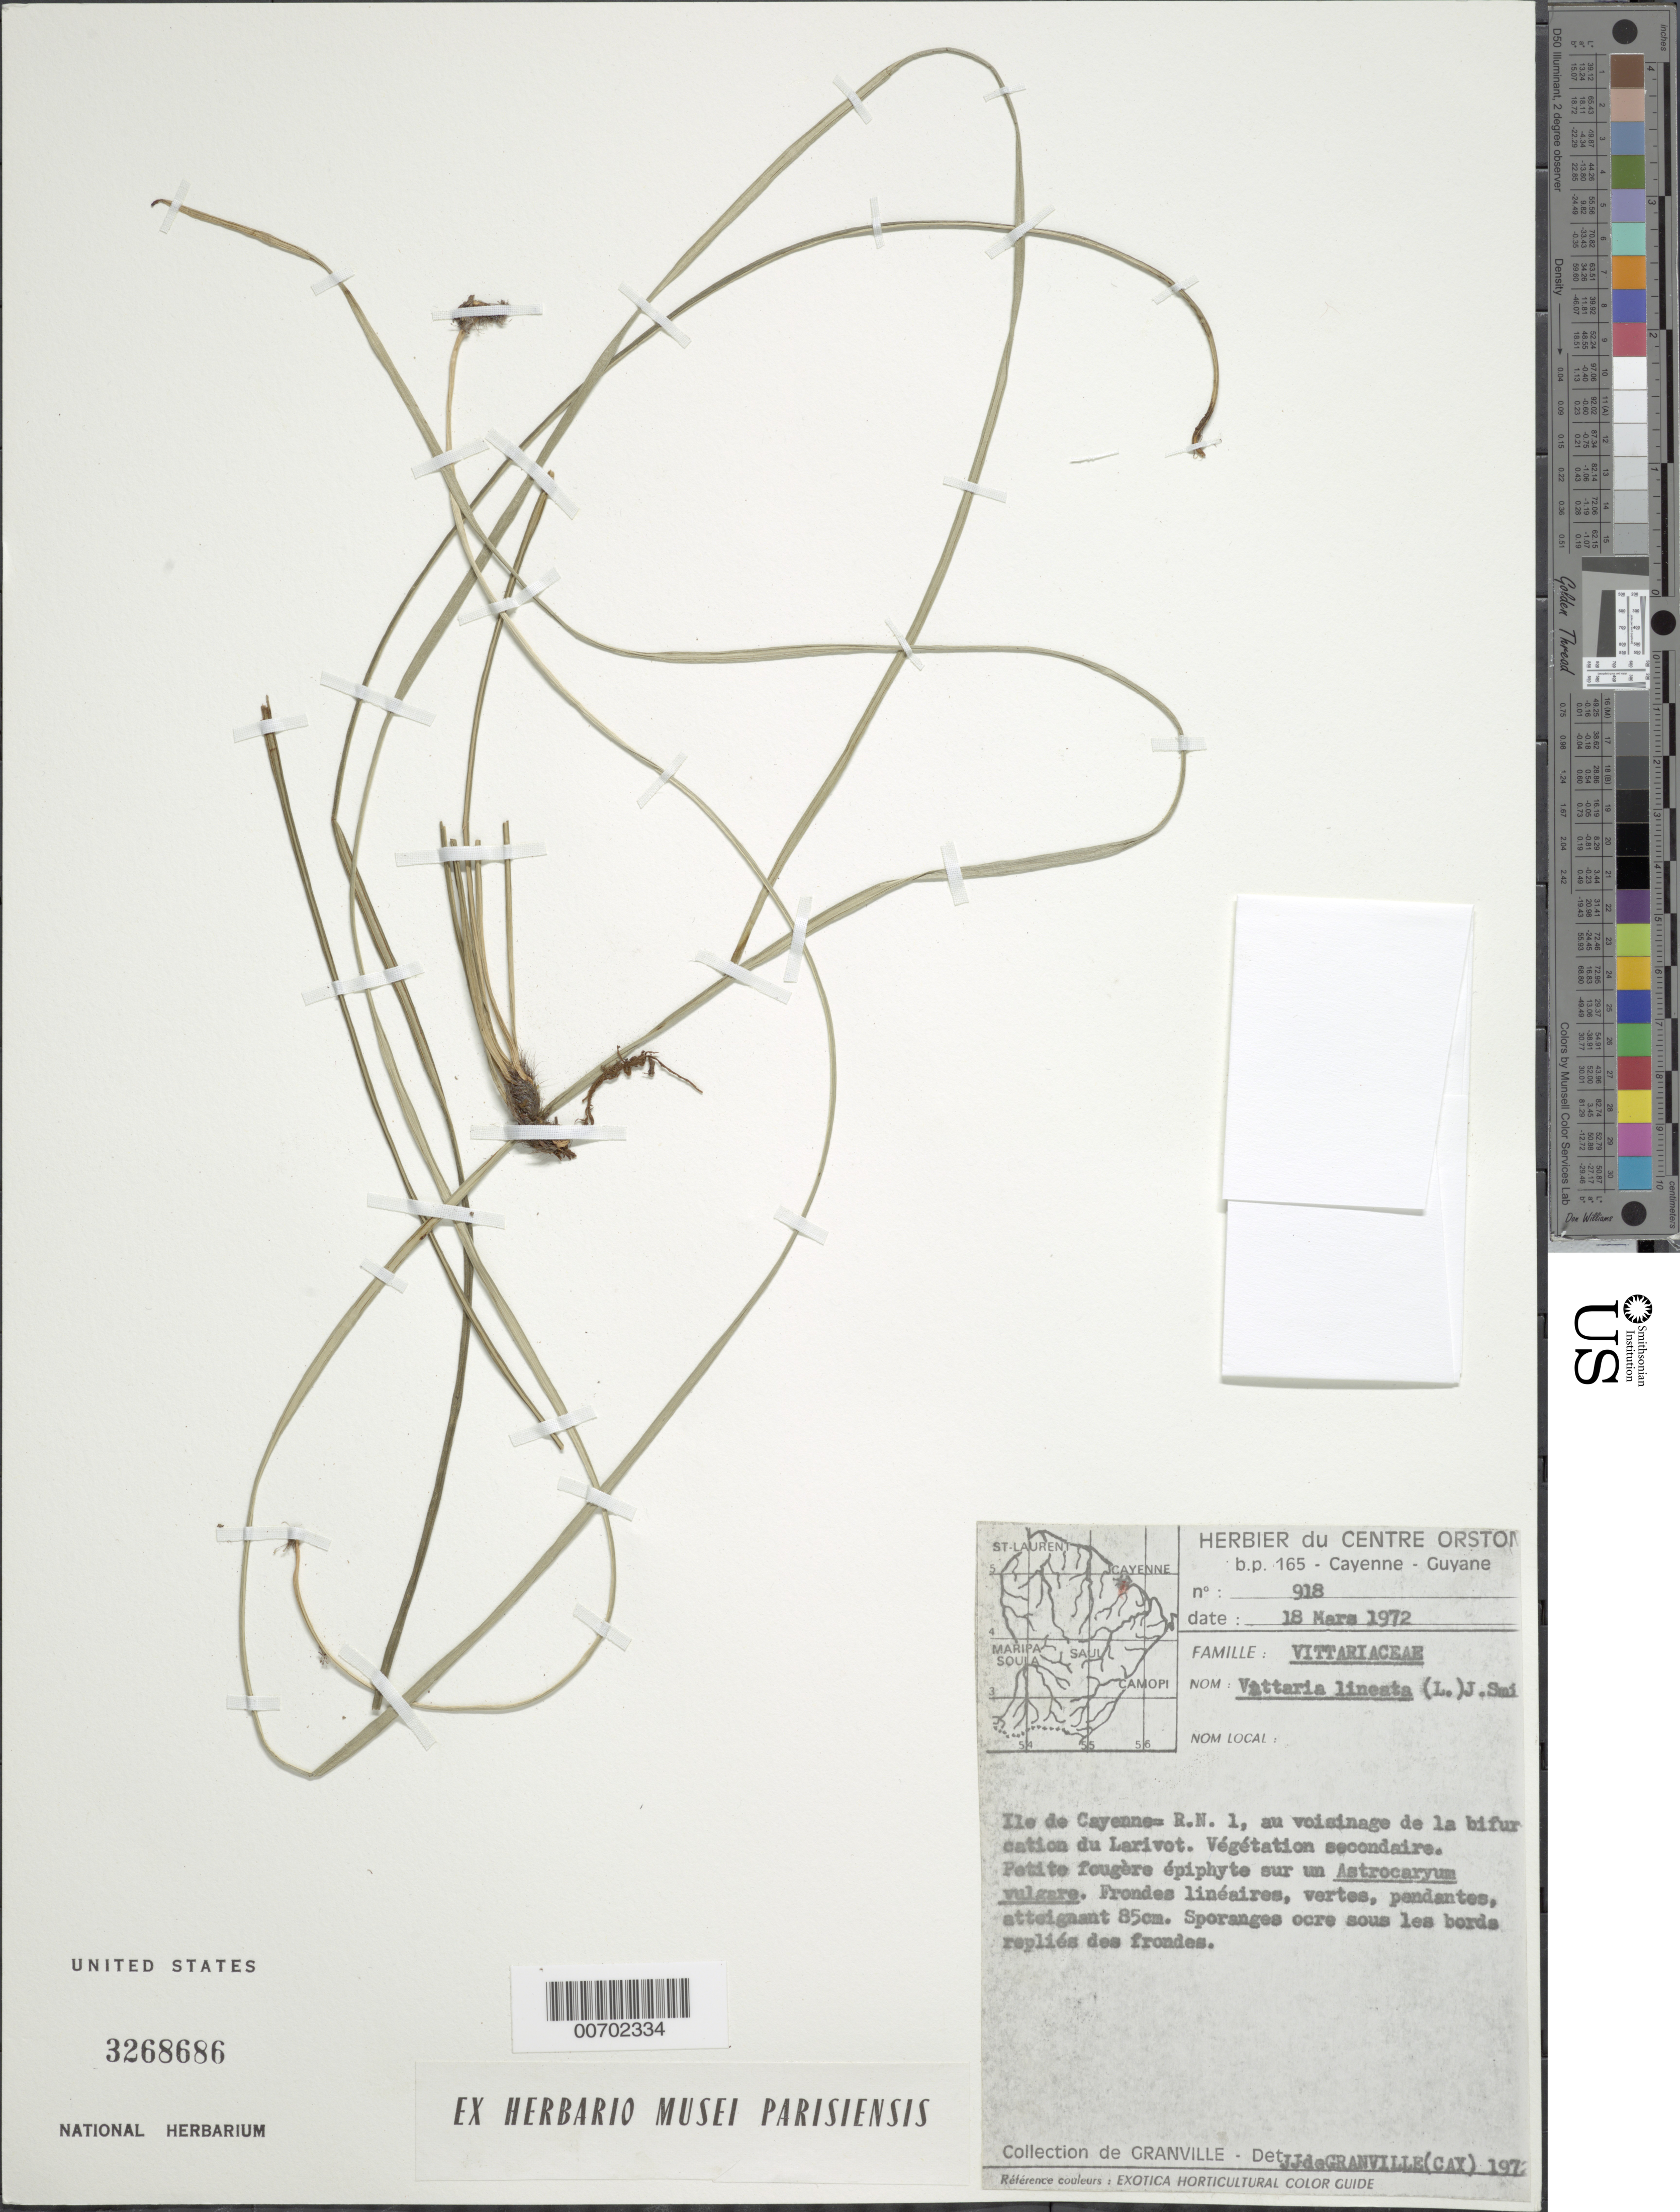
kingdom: Plantae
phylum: Tracheophyta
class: Polypodiopsida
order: Polypodiales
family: Pteridaceae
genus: Vittaria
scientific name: Vittaria lineata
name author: (L.) Sm.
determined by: Granville, J. J. de, (CAY), Institut de Recherche pour le Developpement (IRD) (FRENCH GUIANA)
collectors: J.-J. de Granville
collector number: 918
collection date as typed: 18-Mar-72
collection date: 1972-03-18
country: French Guiana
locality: Ile de Cayenne, R.N. 1, au voisinage de la bifurcation du Larivot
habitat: Secondary vegetation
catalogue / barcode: US 3268686